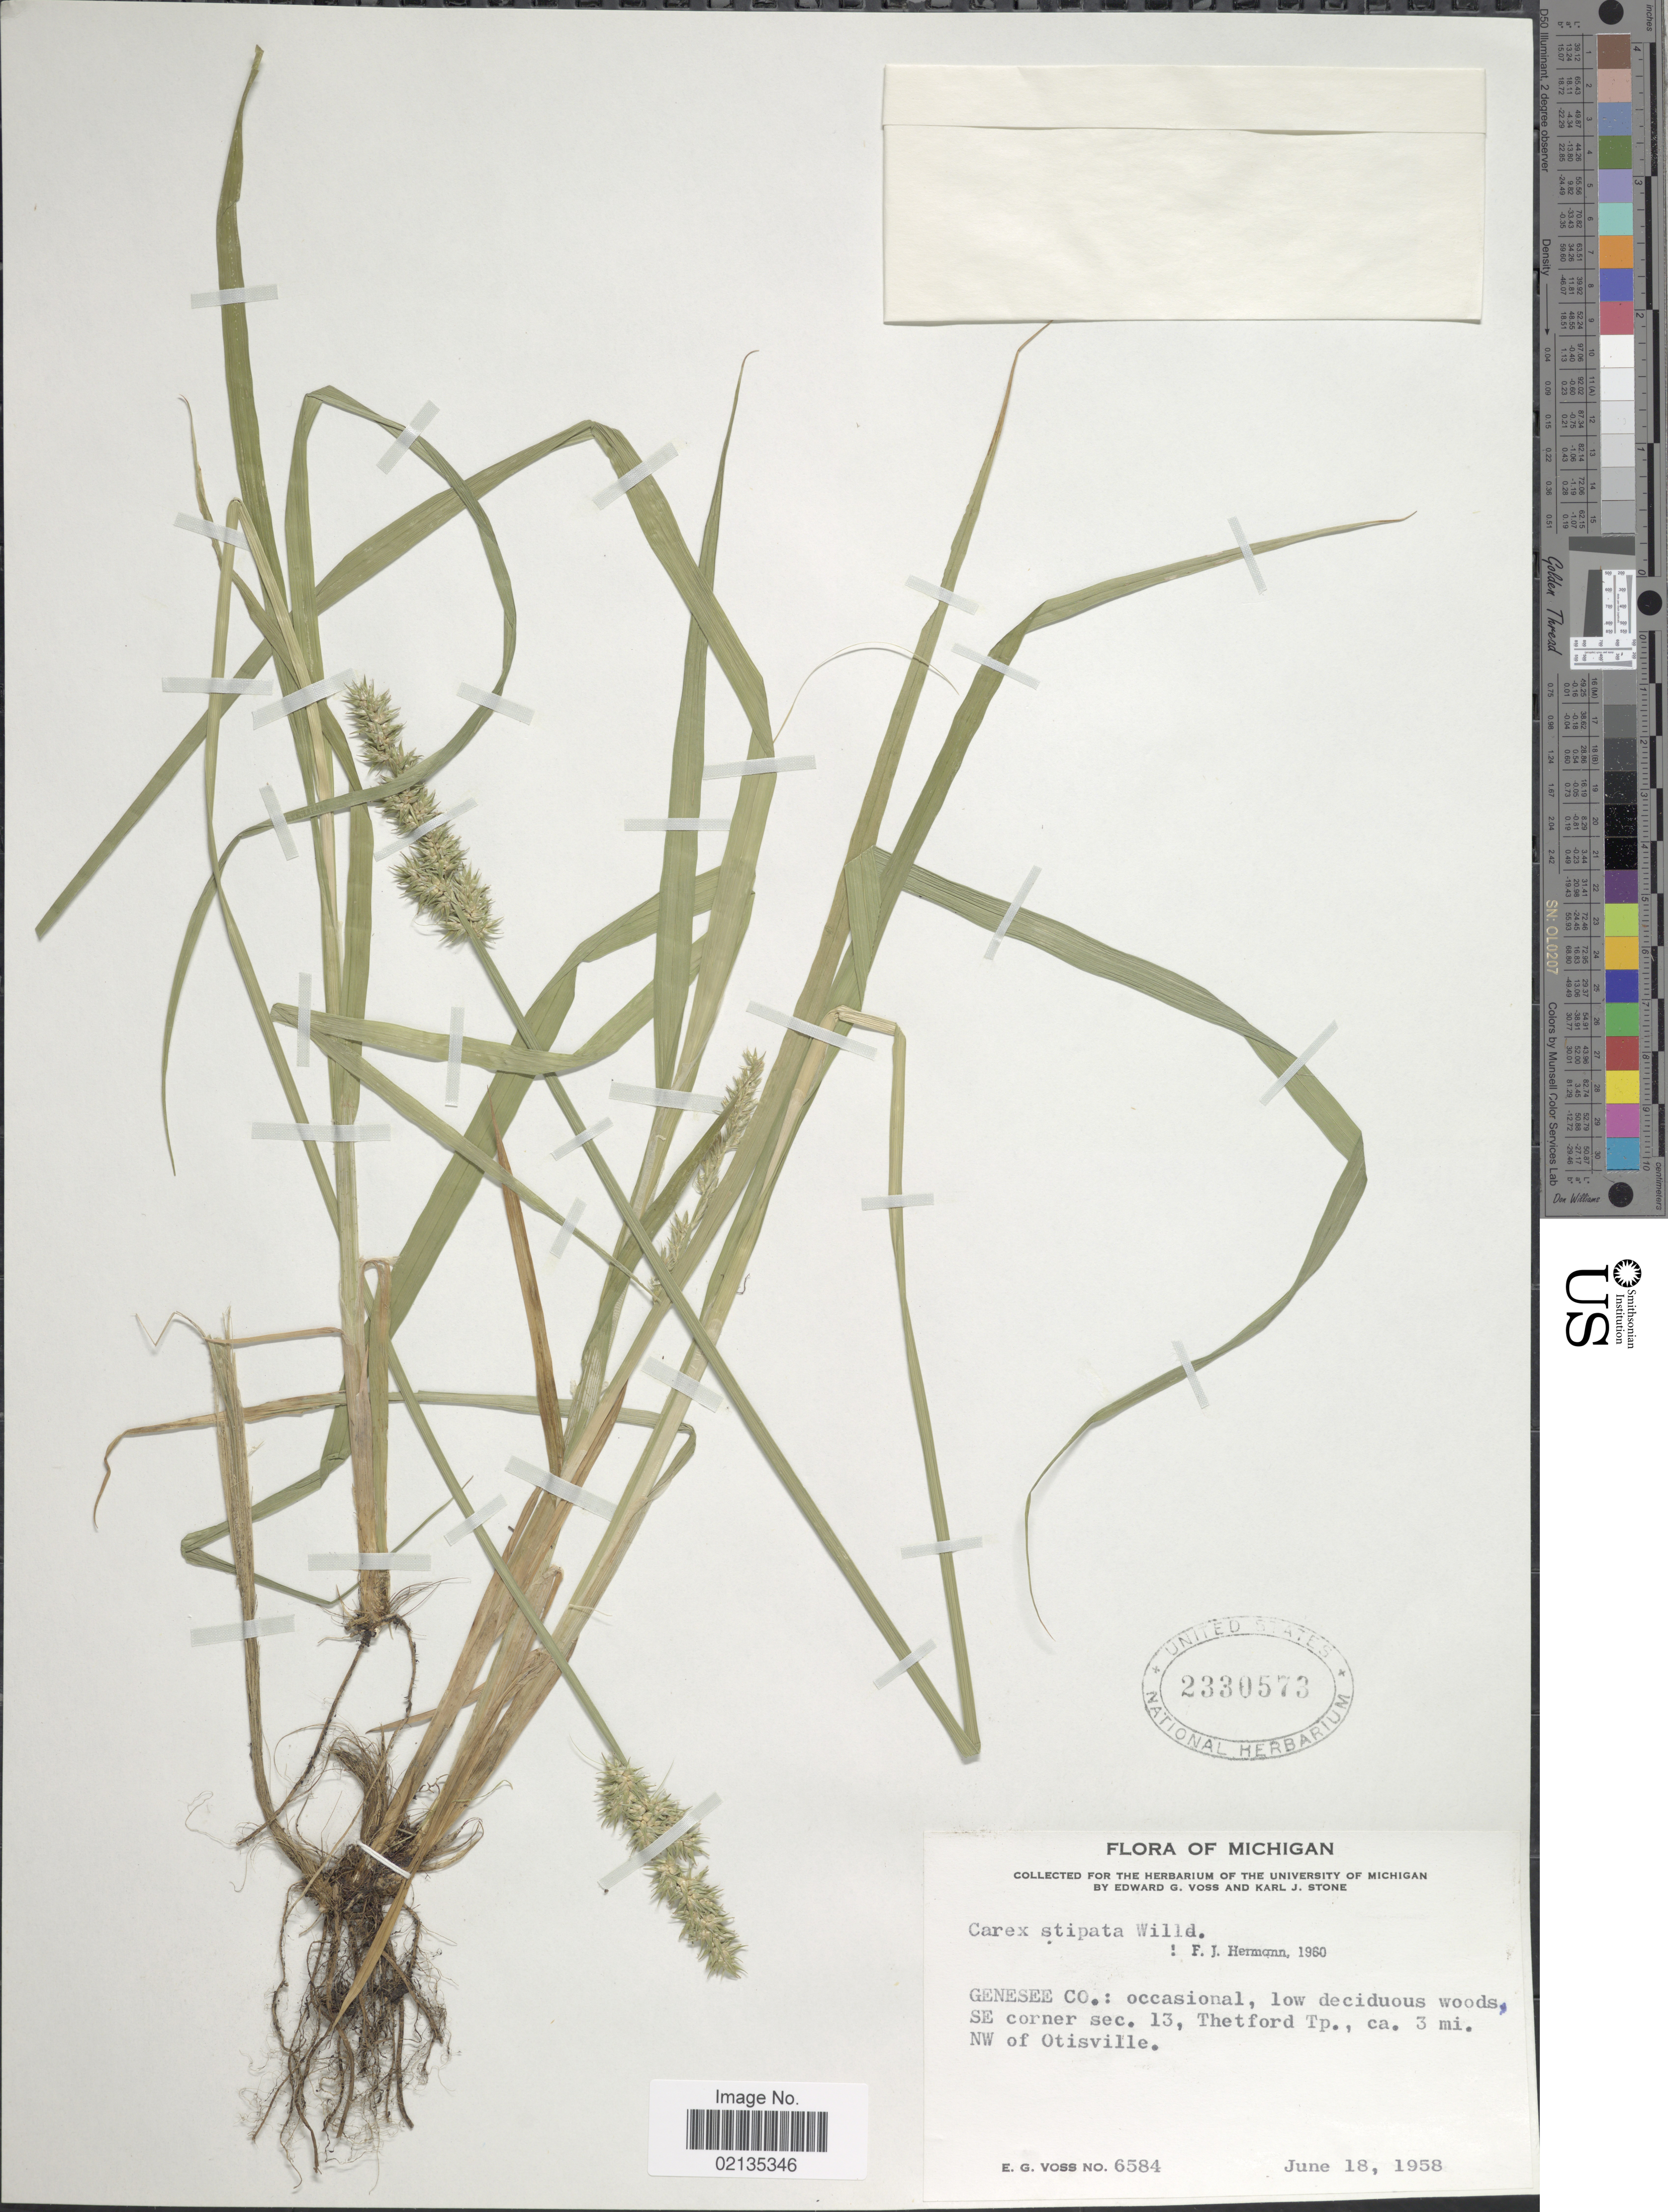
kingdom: Plantae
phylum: Tracheophyta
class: Liliopsida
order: Poales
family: Cyperaceae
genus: Carex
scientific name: Carex stipata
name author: Muhl. ex Willd.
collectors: E. G. Voss & K. J. Stone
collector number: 6584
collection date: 1958-06-18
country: United States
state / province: Michigan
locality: Genesee Co.: low deciduous woods, SE corner sec. 13, Thetford Tp., ca. 3 mi. NW of Otisville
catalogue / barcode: US 2330573